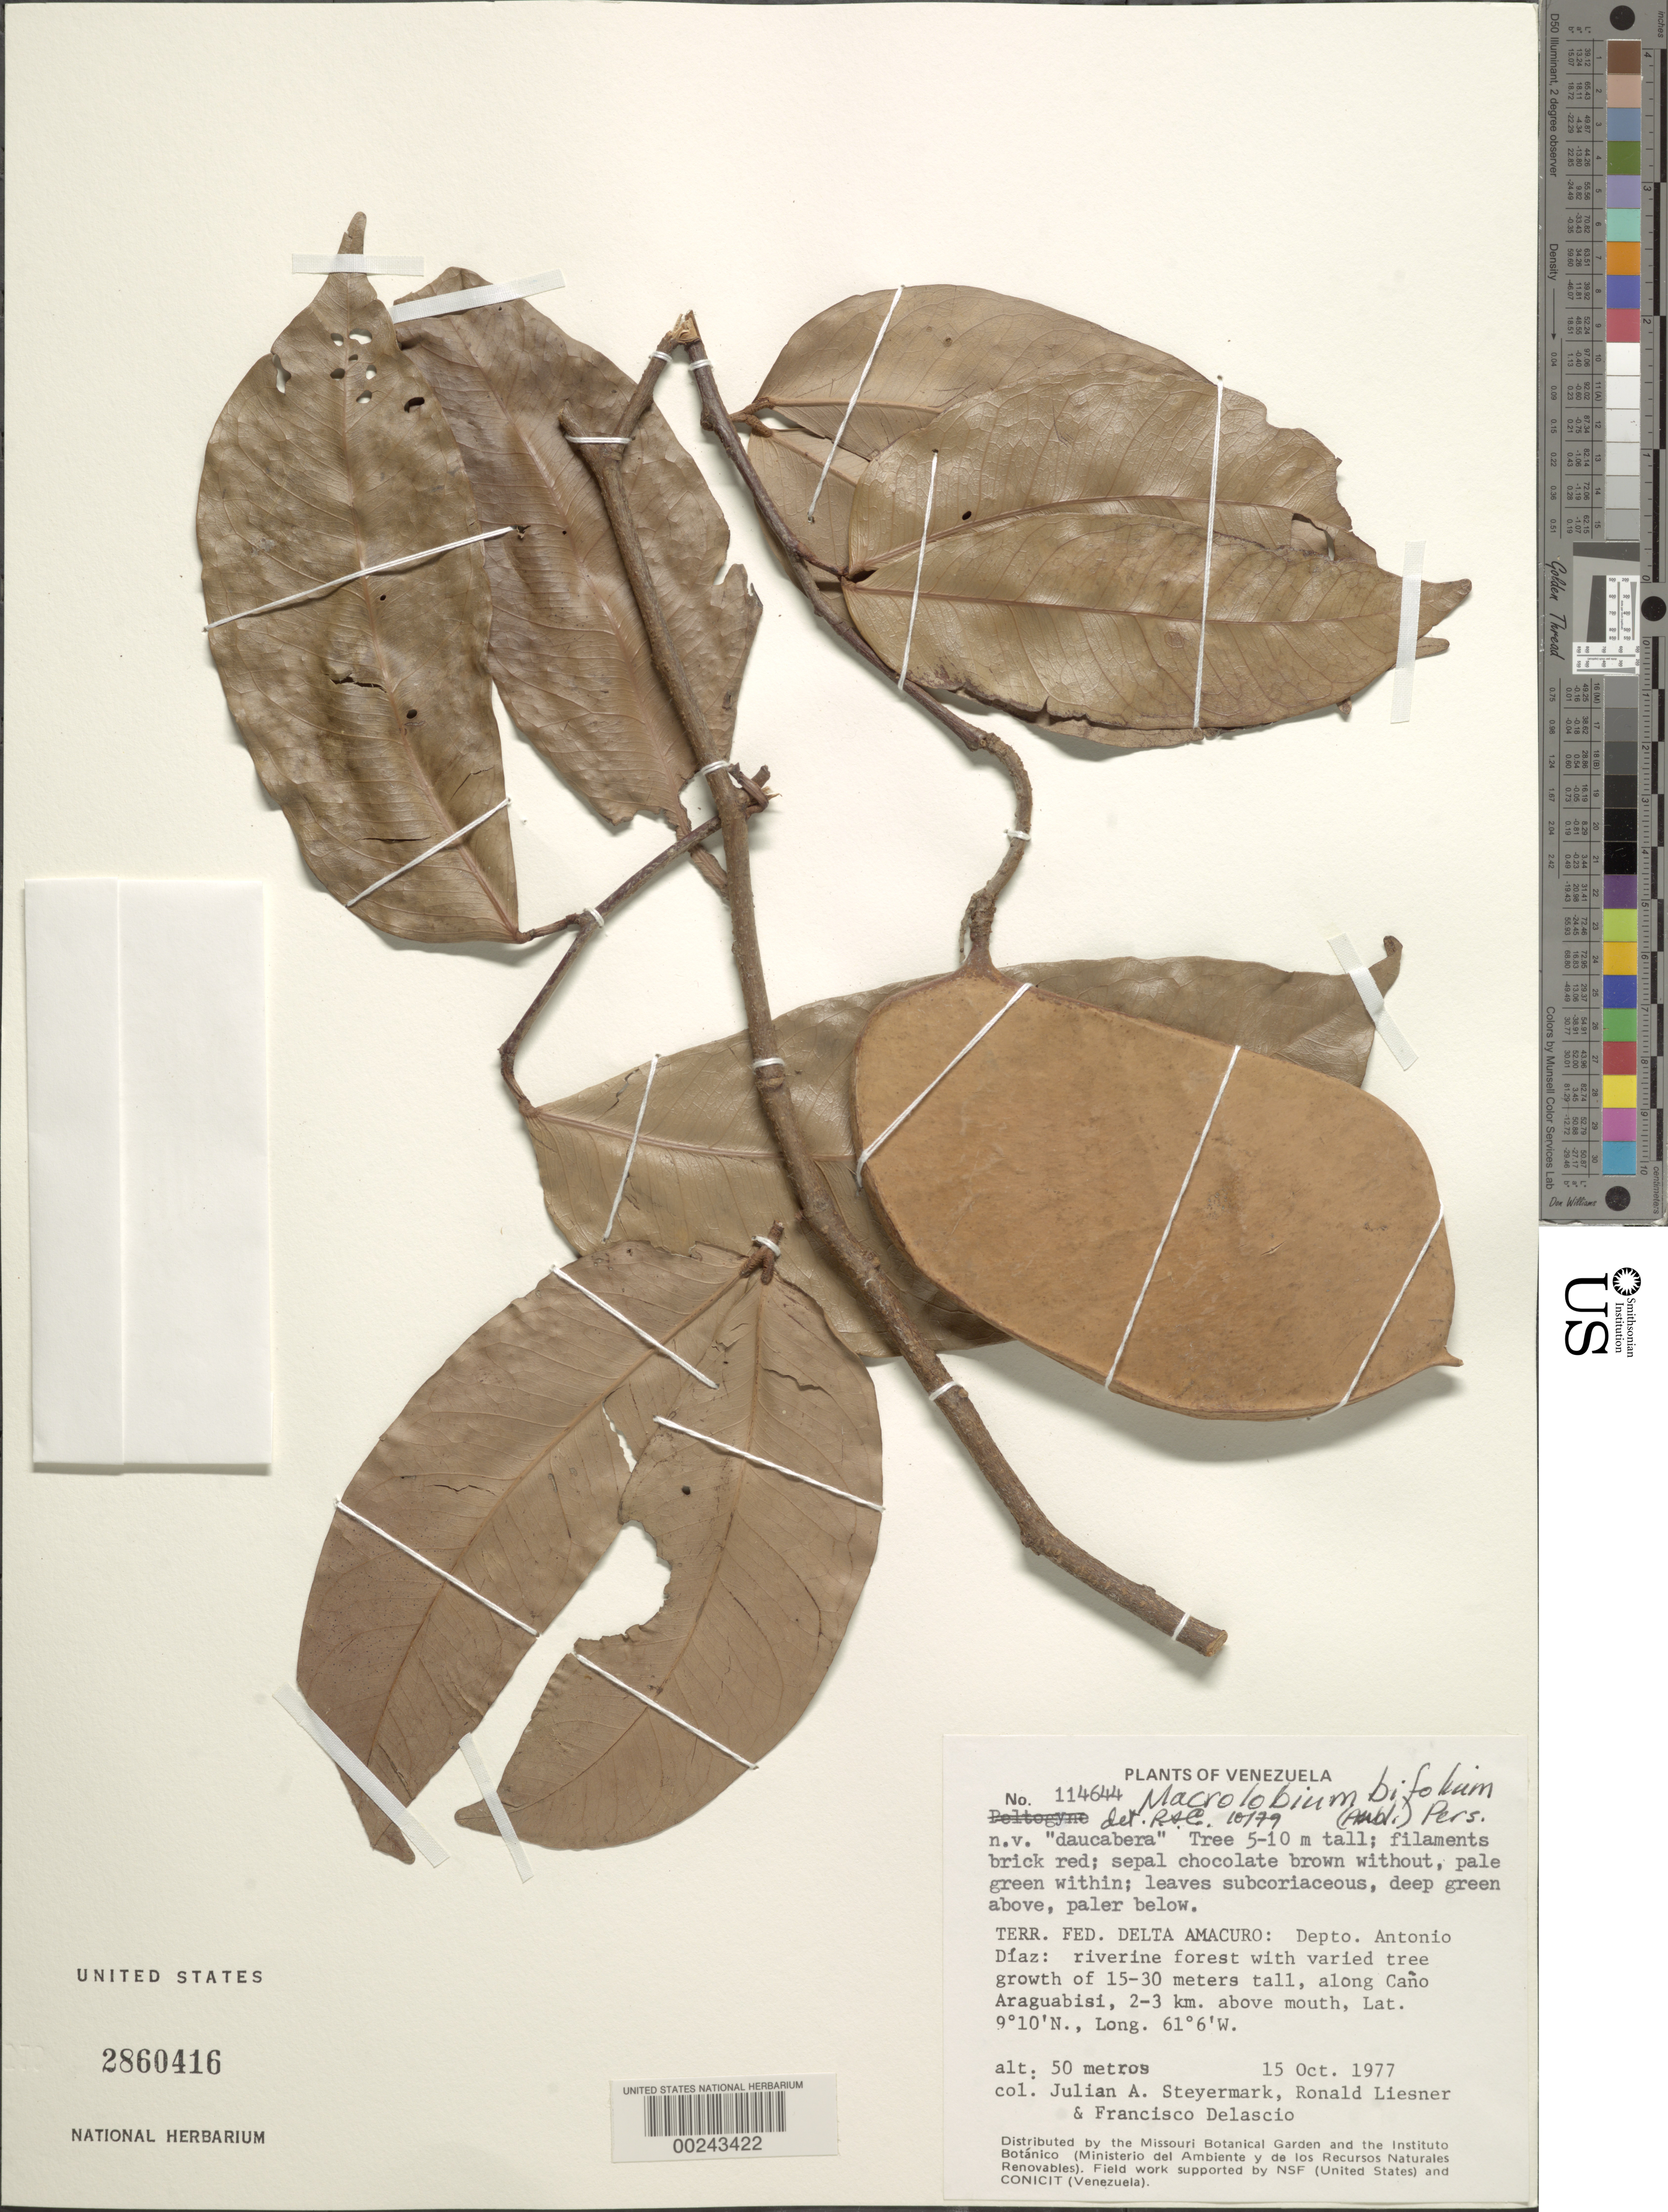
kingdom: Plantae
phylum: Tracheophyta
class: Magnoliopsida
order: Fabales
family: Fabaceae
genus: Macrolobium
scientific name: Macrolobium bifolium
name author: (Aubl.) Pers.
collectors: J. Steyermark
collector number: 114644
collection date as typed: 15 Oct 1977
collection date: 1977-10-15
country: Venezuela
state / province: Delta Amacuro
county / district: Antonio Diaz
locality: Along cano araguabisi, 2-3 km above mouth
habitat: Riverine forest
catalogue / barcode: US 2860416